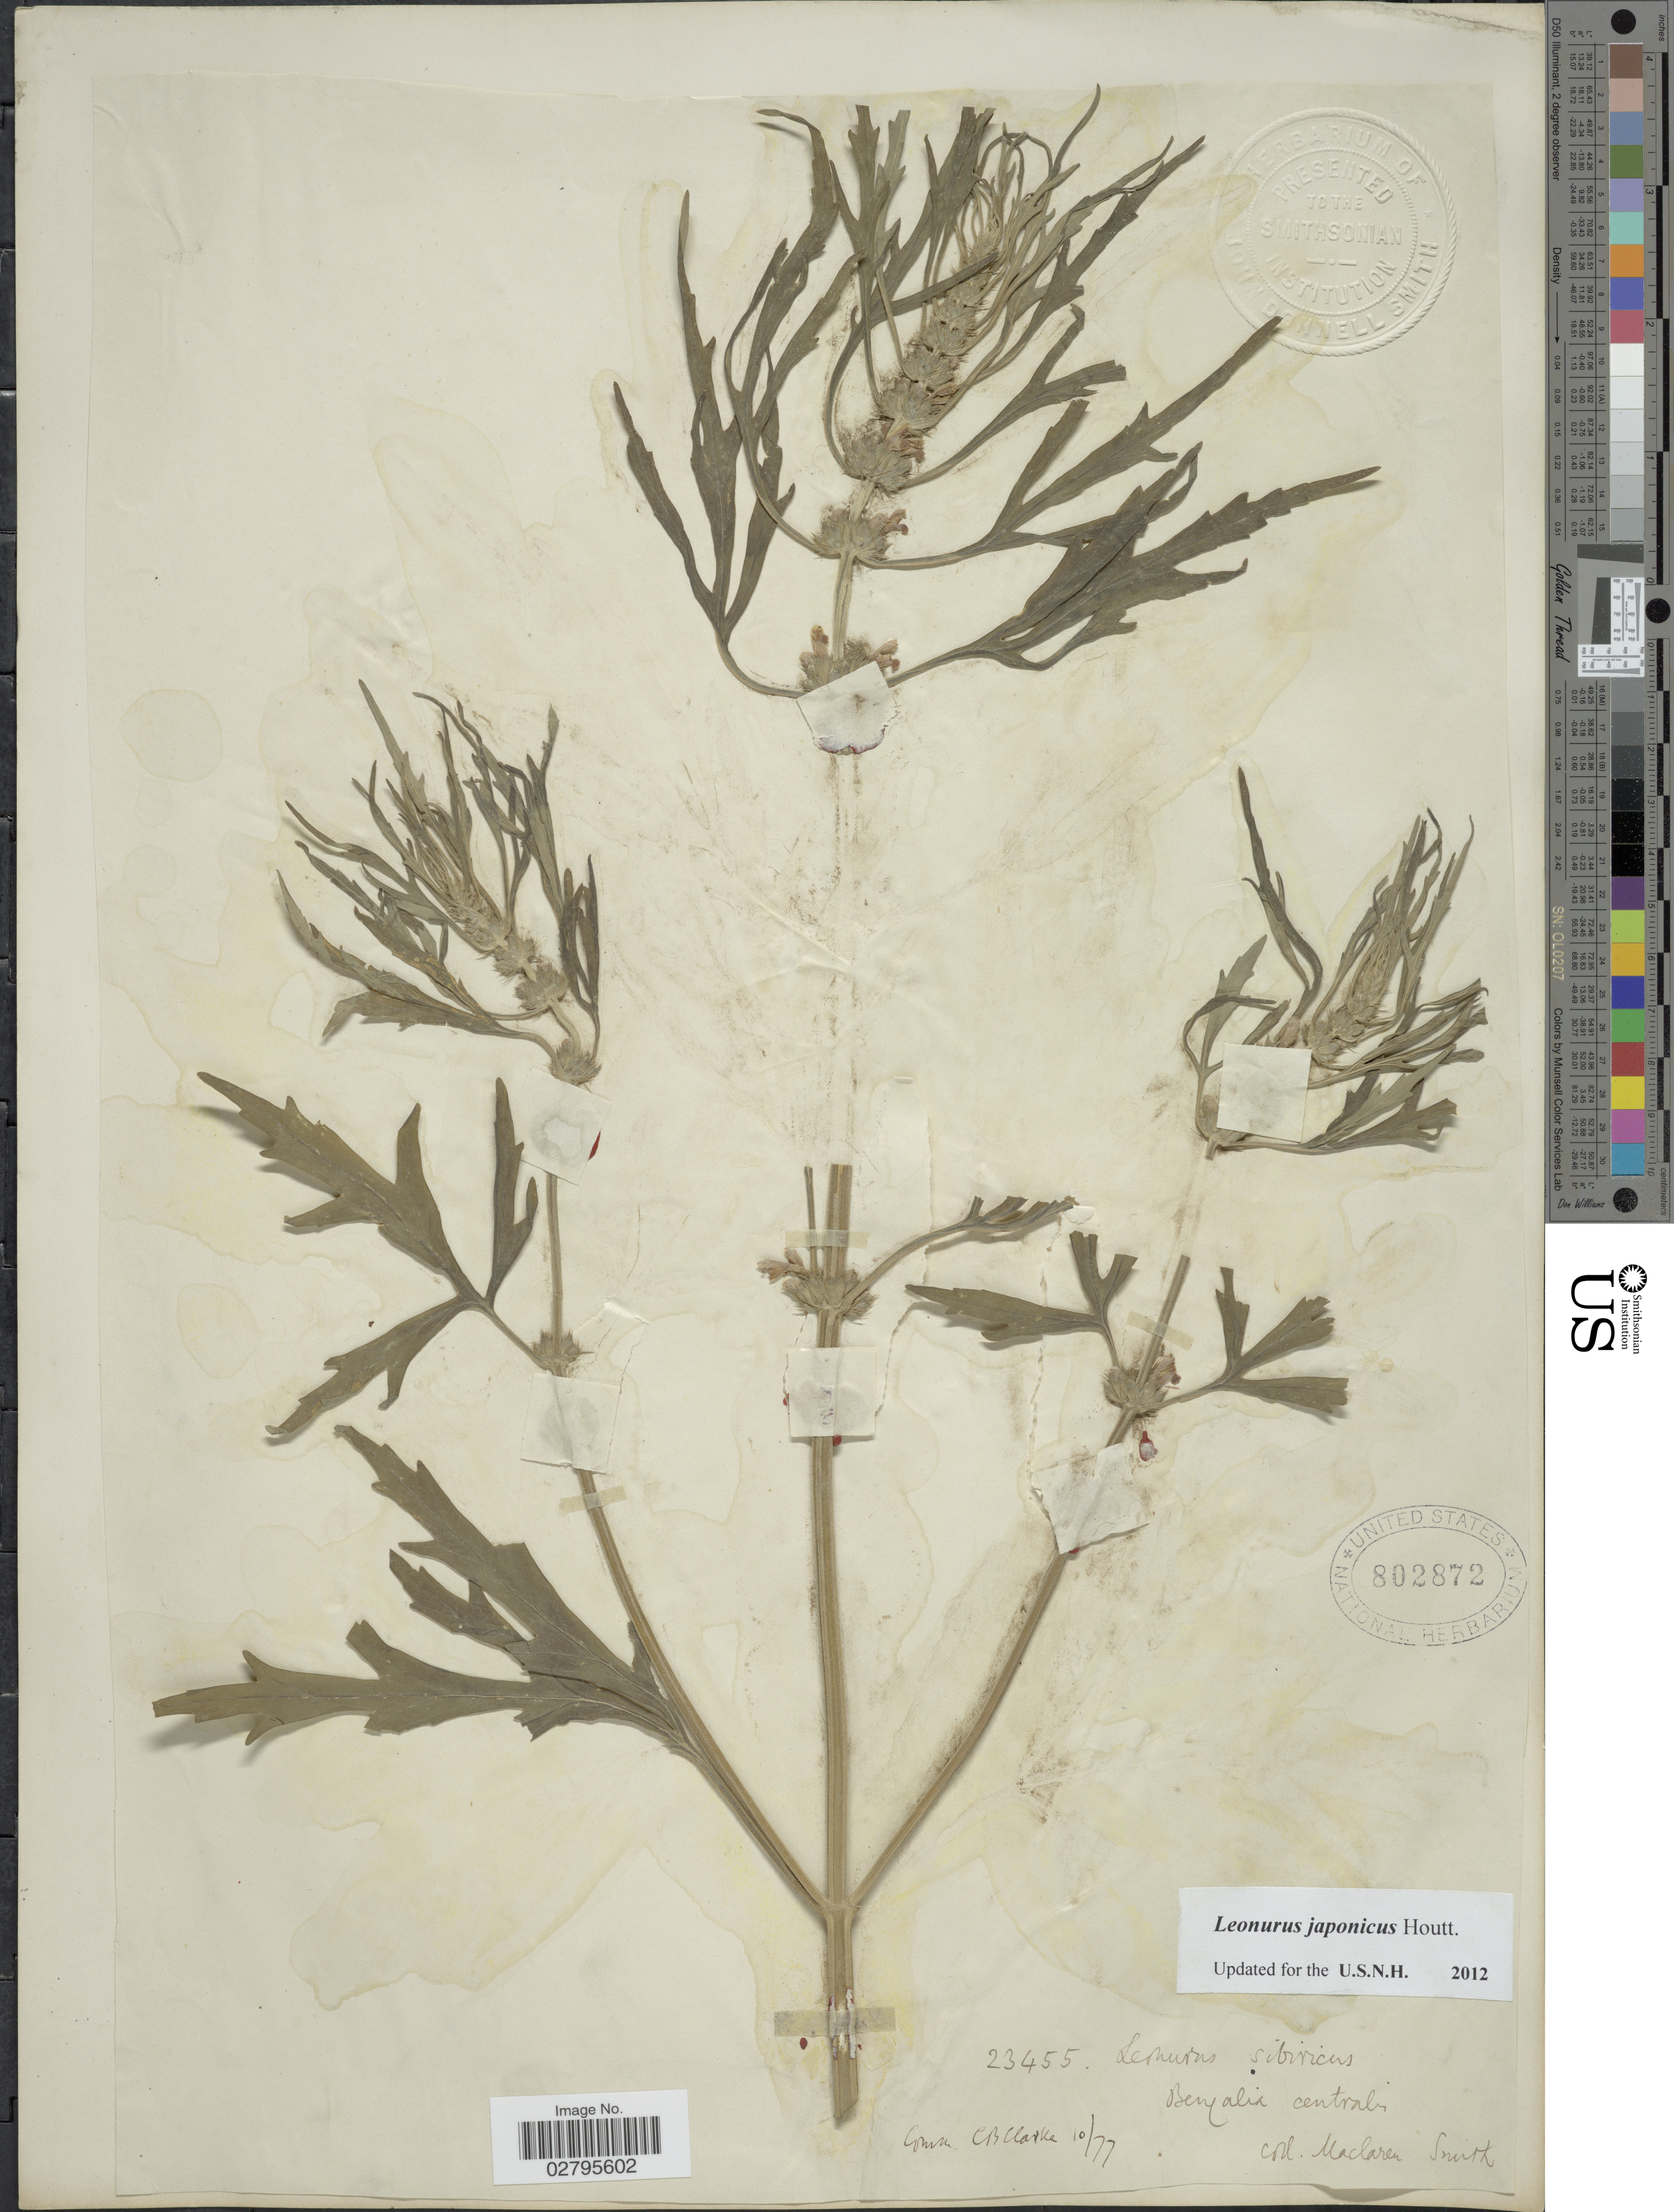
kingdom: Plantae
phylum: Tracheophyta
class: Magnoliopsida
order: Lamiales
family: Lamiaceae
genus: Leonurus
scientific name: Leonurus japonicus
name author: Houtt.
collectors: M. Smith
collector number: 23455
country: India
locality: Bengalia centralis.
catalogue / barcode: US 802872